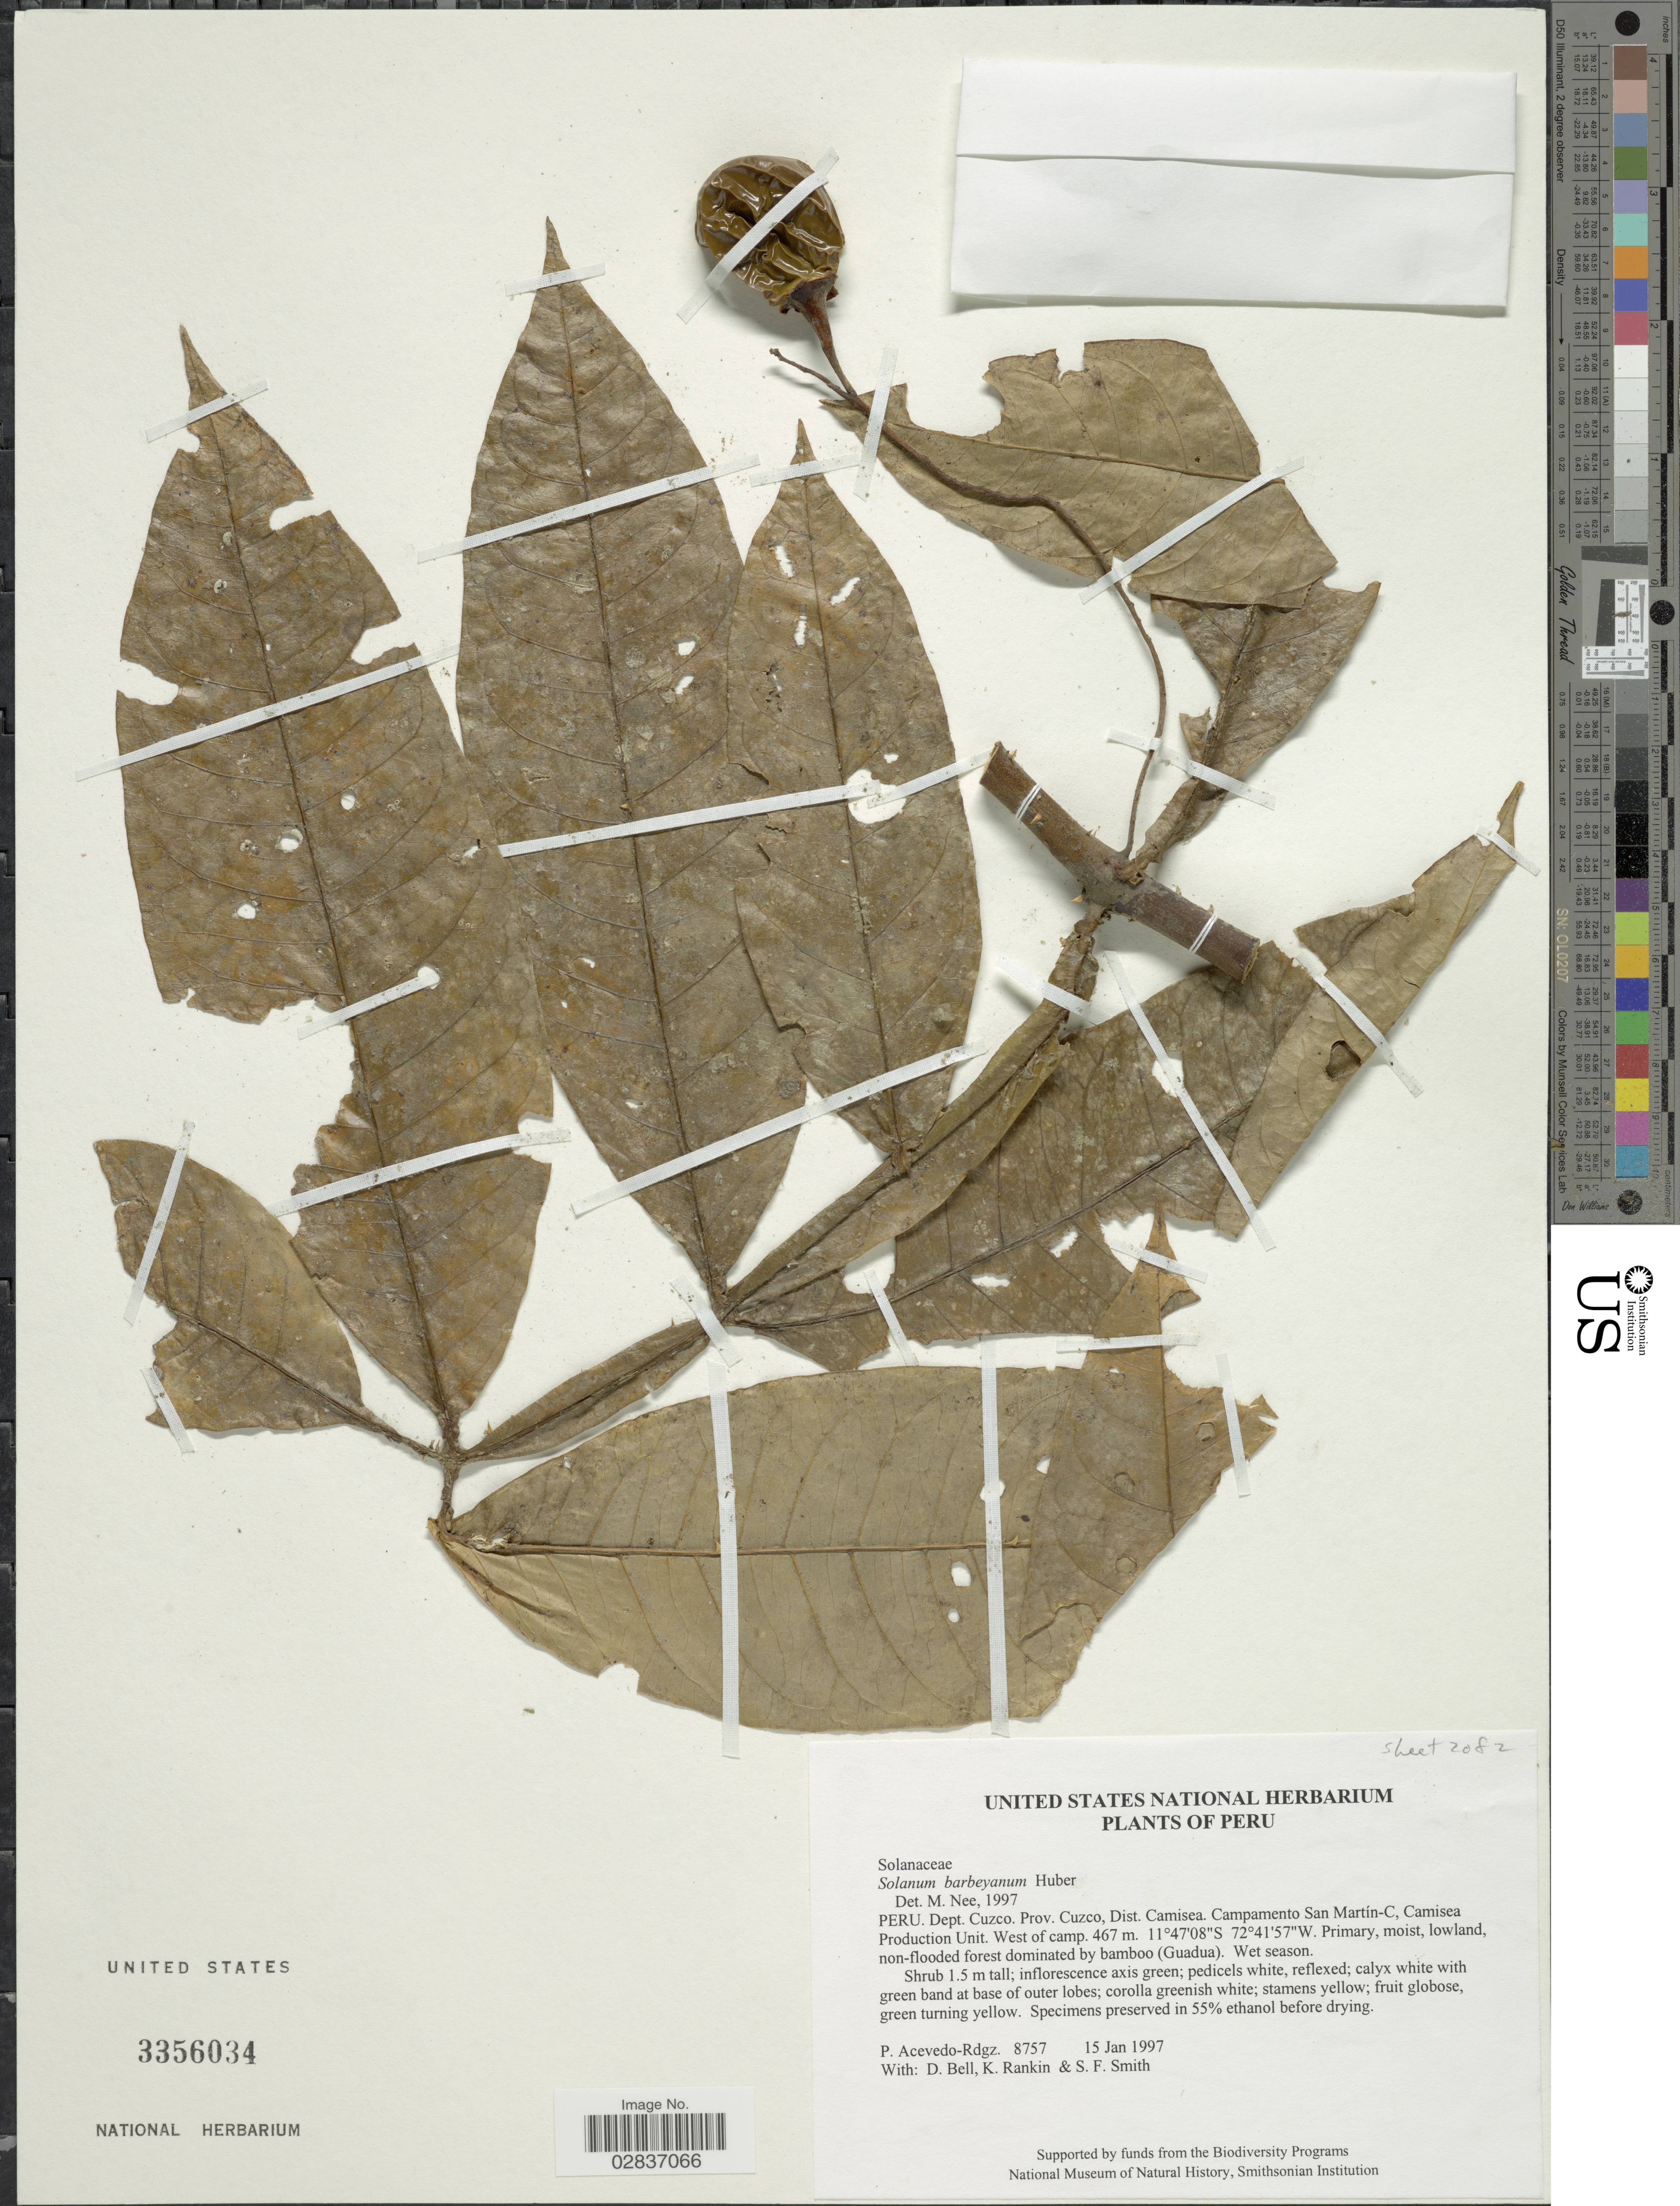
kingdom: Plantae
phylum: Tracheophyta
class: Magnoliopsida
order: Solanales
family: Solanaceae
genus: Solanum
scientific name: Solanum barbeyanum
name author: Huber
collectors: P. Acevedo-Rodr., D. A. Bell, K. Rankin & S.F. Smith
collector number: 8757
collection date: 1997-01-15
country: Peru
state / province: Cusco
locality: Dept. Cuzco. Prov. Cuzco, Dist. Camisea. Campamento San Martín-C, Camisea Production Unit. West of camp.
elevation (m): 467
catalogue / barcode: US 3356034